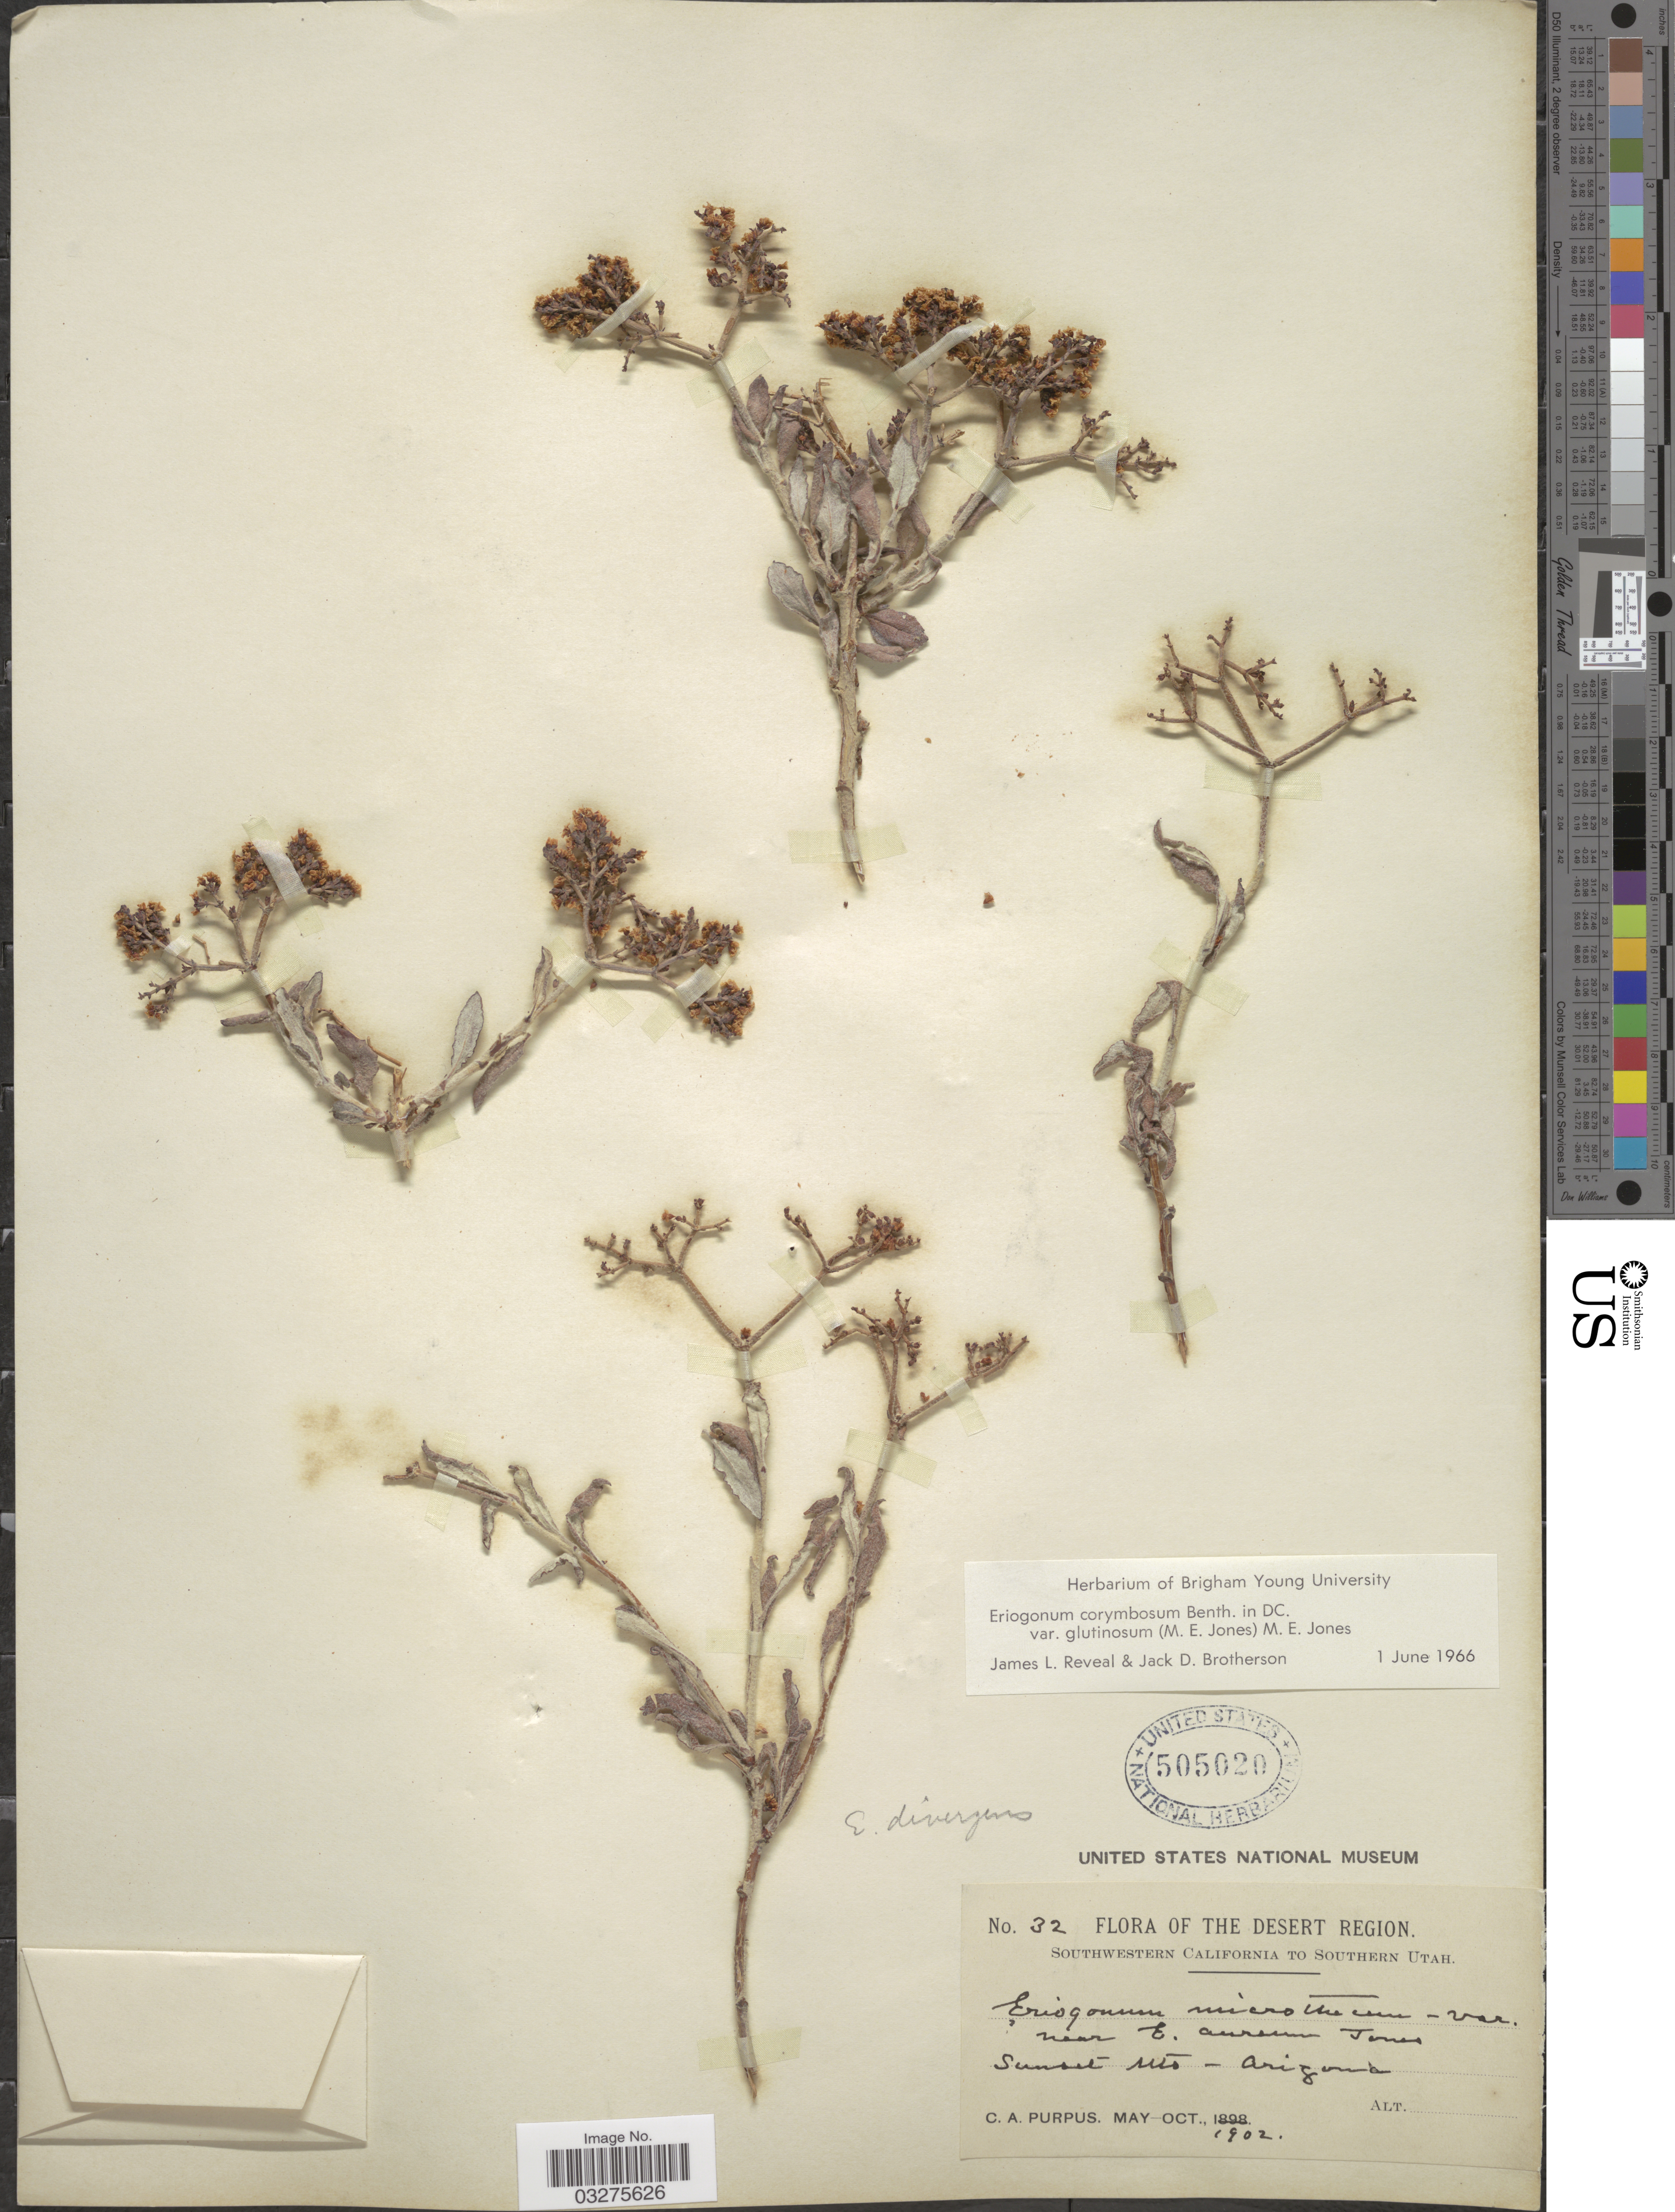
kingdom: Plantae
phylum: Tracheophyta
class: Magnoliopsida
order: Caryophyllales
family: Polygonaceae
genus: Eriogonum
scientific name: Eriogonum corymbosum var. glutinosum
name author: (M.E. Jones) M.E. Jones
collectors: C. A. Purpus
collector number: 32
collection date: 1902-05/1902-10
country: United States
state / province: Arizona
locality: Sunset Mts.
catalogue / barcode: US 505020